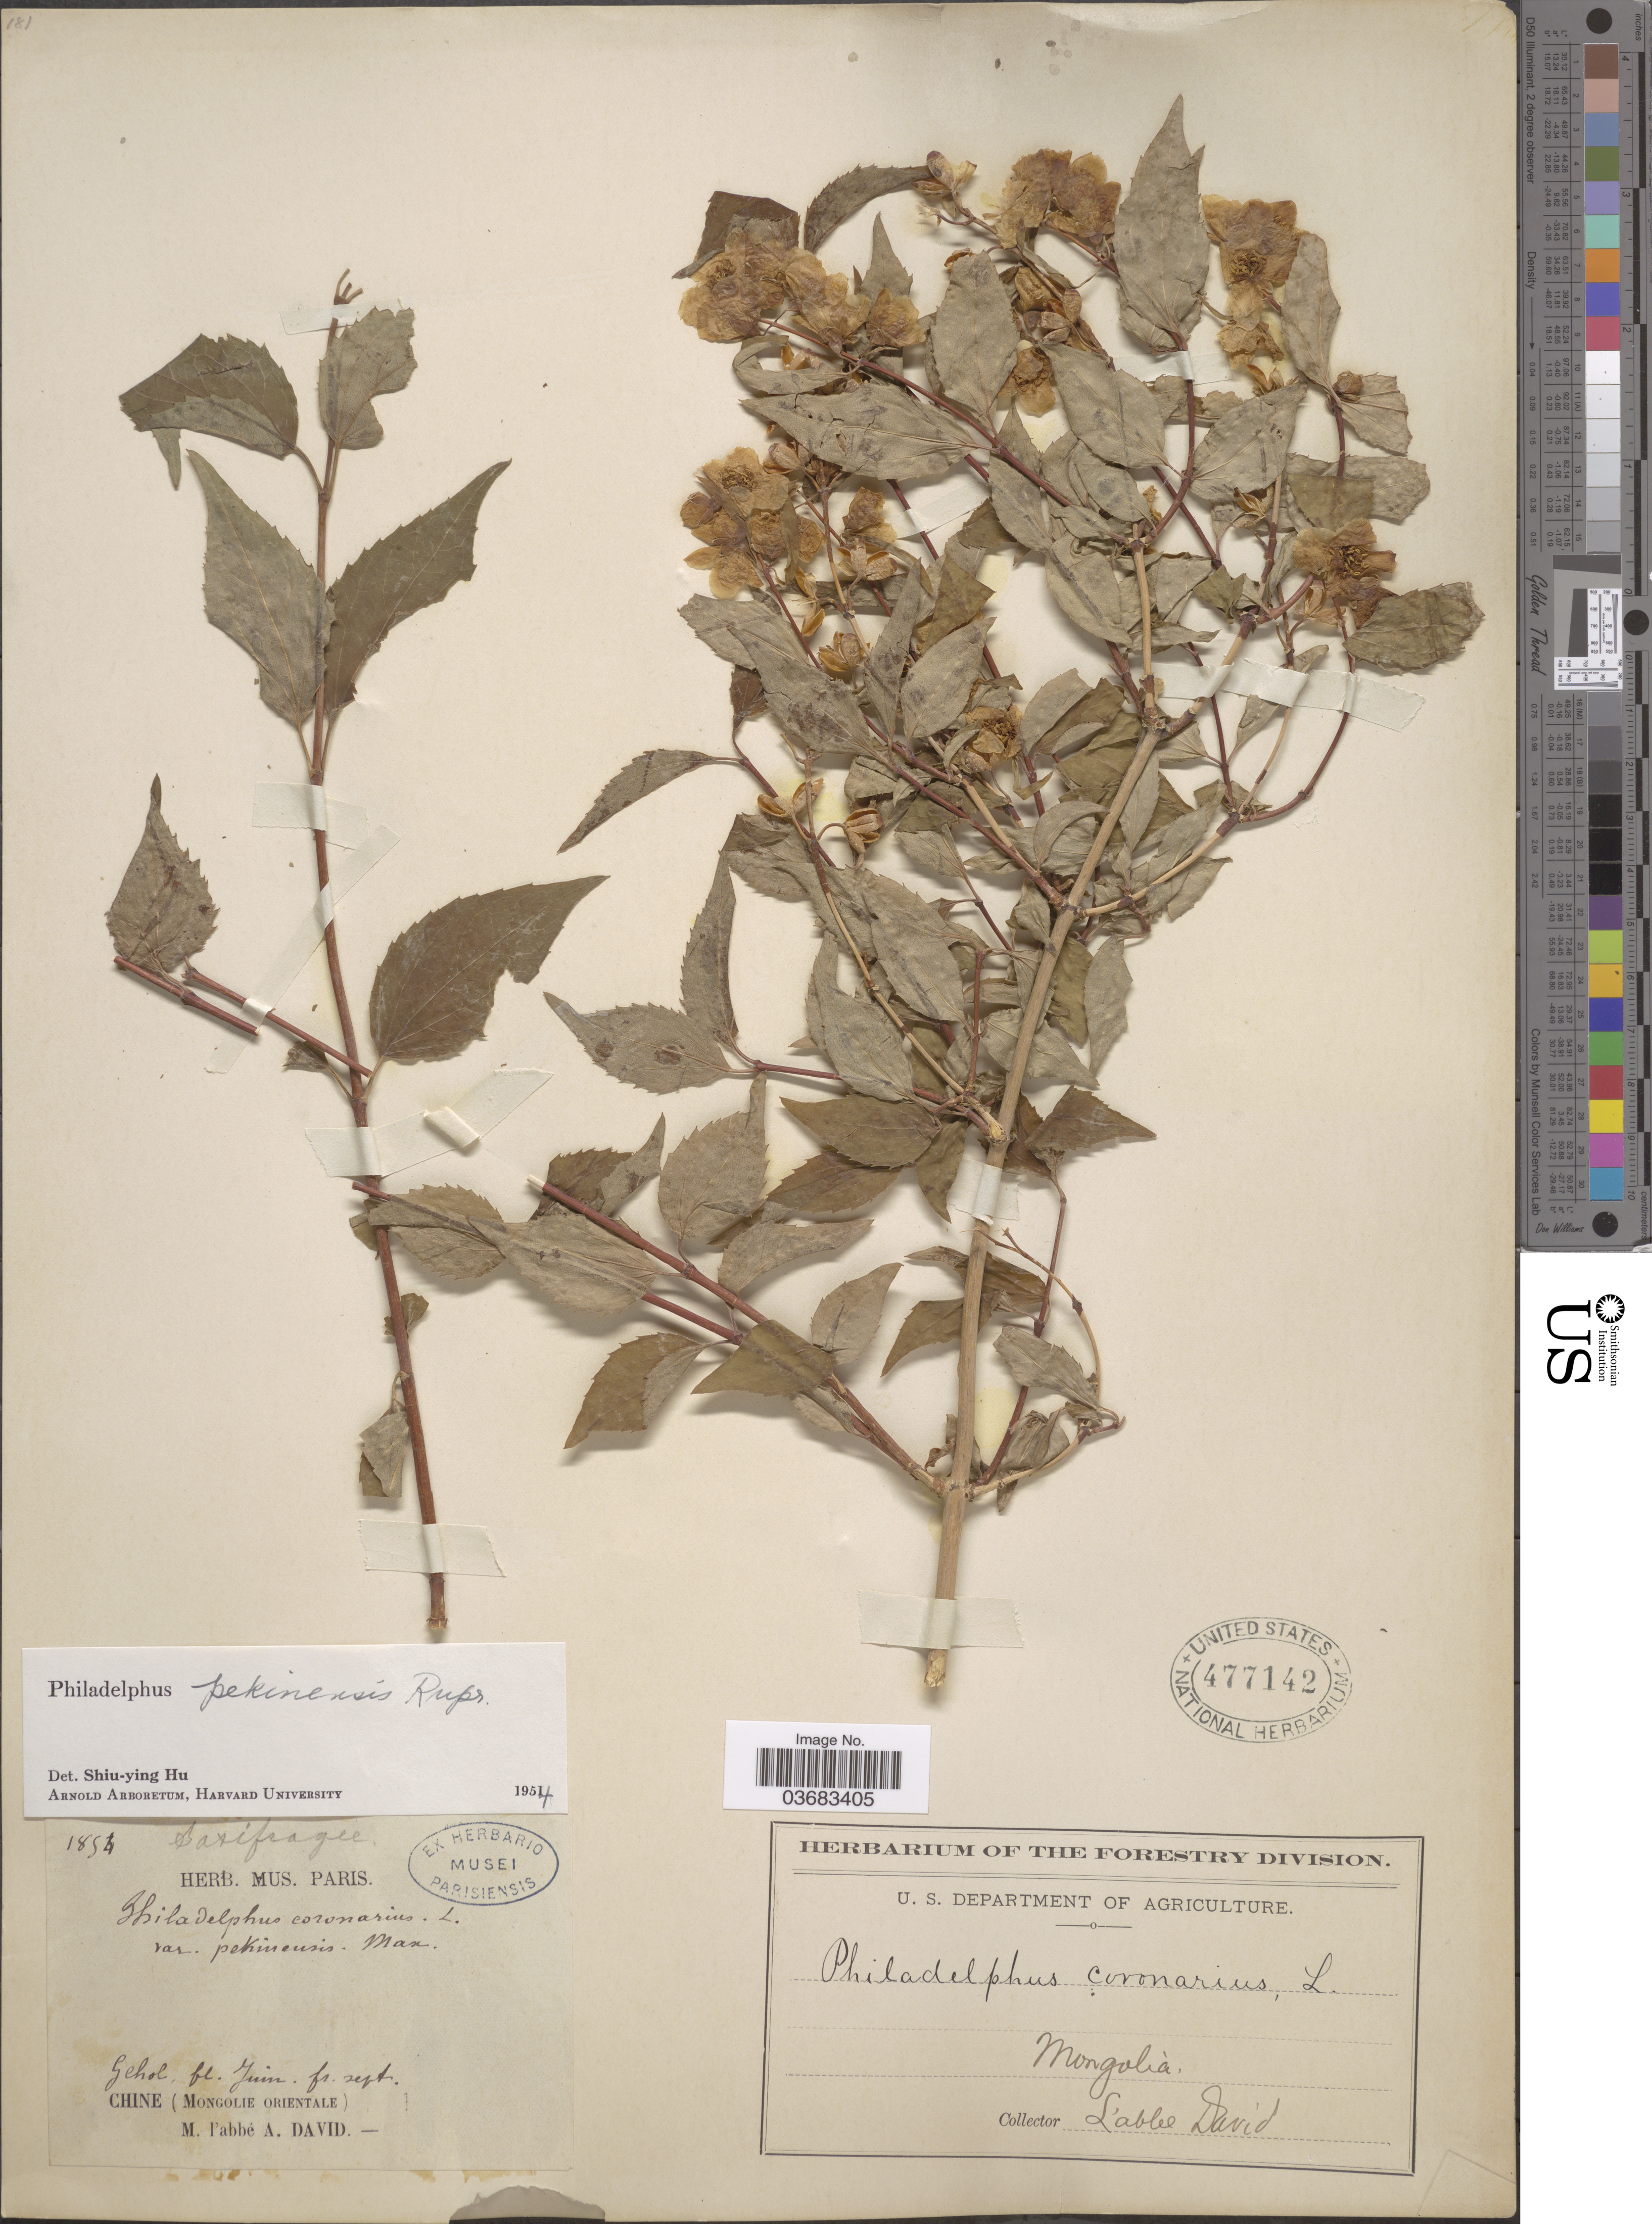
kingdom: Plantae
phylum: Tracheophyta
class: Magnoliopsida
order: Cornales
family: Hydrangeaceae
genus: Philadelphus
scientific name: Philadelphus pekinensis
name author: S.Y. Hu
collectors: M. David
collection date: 1854-06/1854-07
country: China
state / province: Nei Monggol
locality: Gehol. (Mongolie Orientale). Mongolia.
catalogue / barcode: US 477142